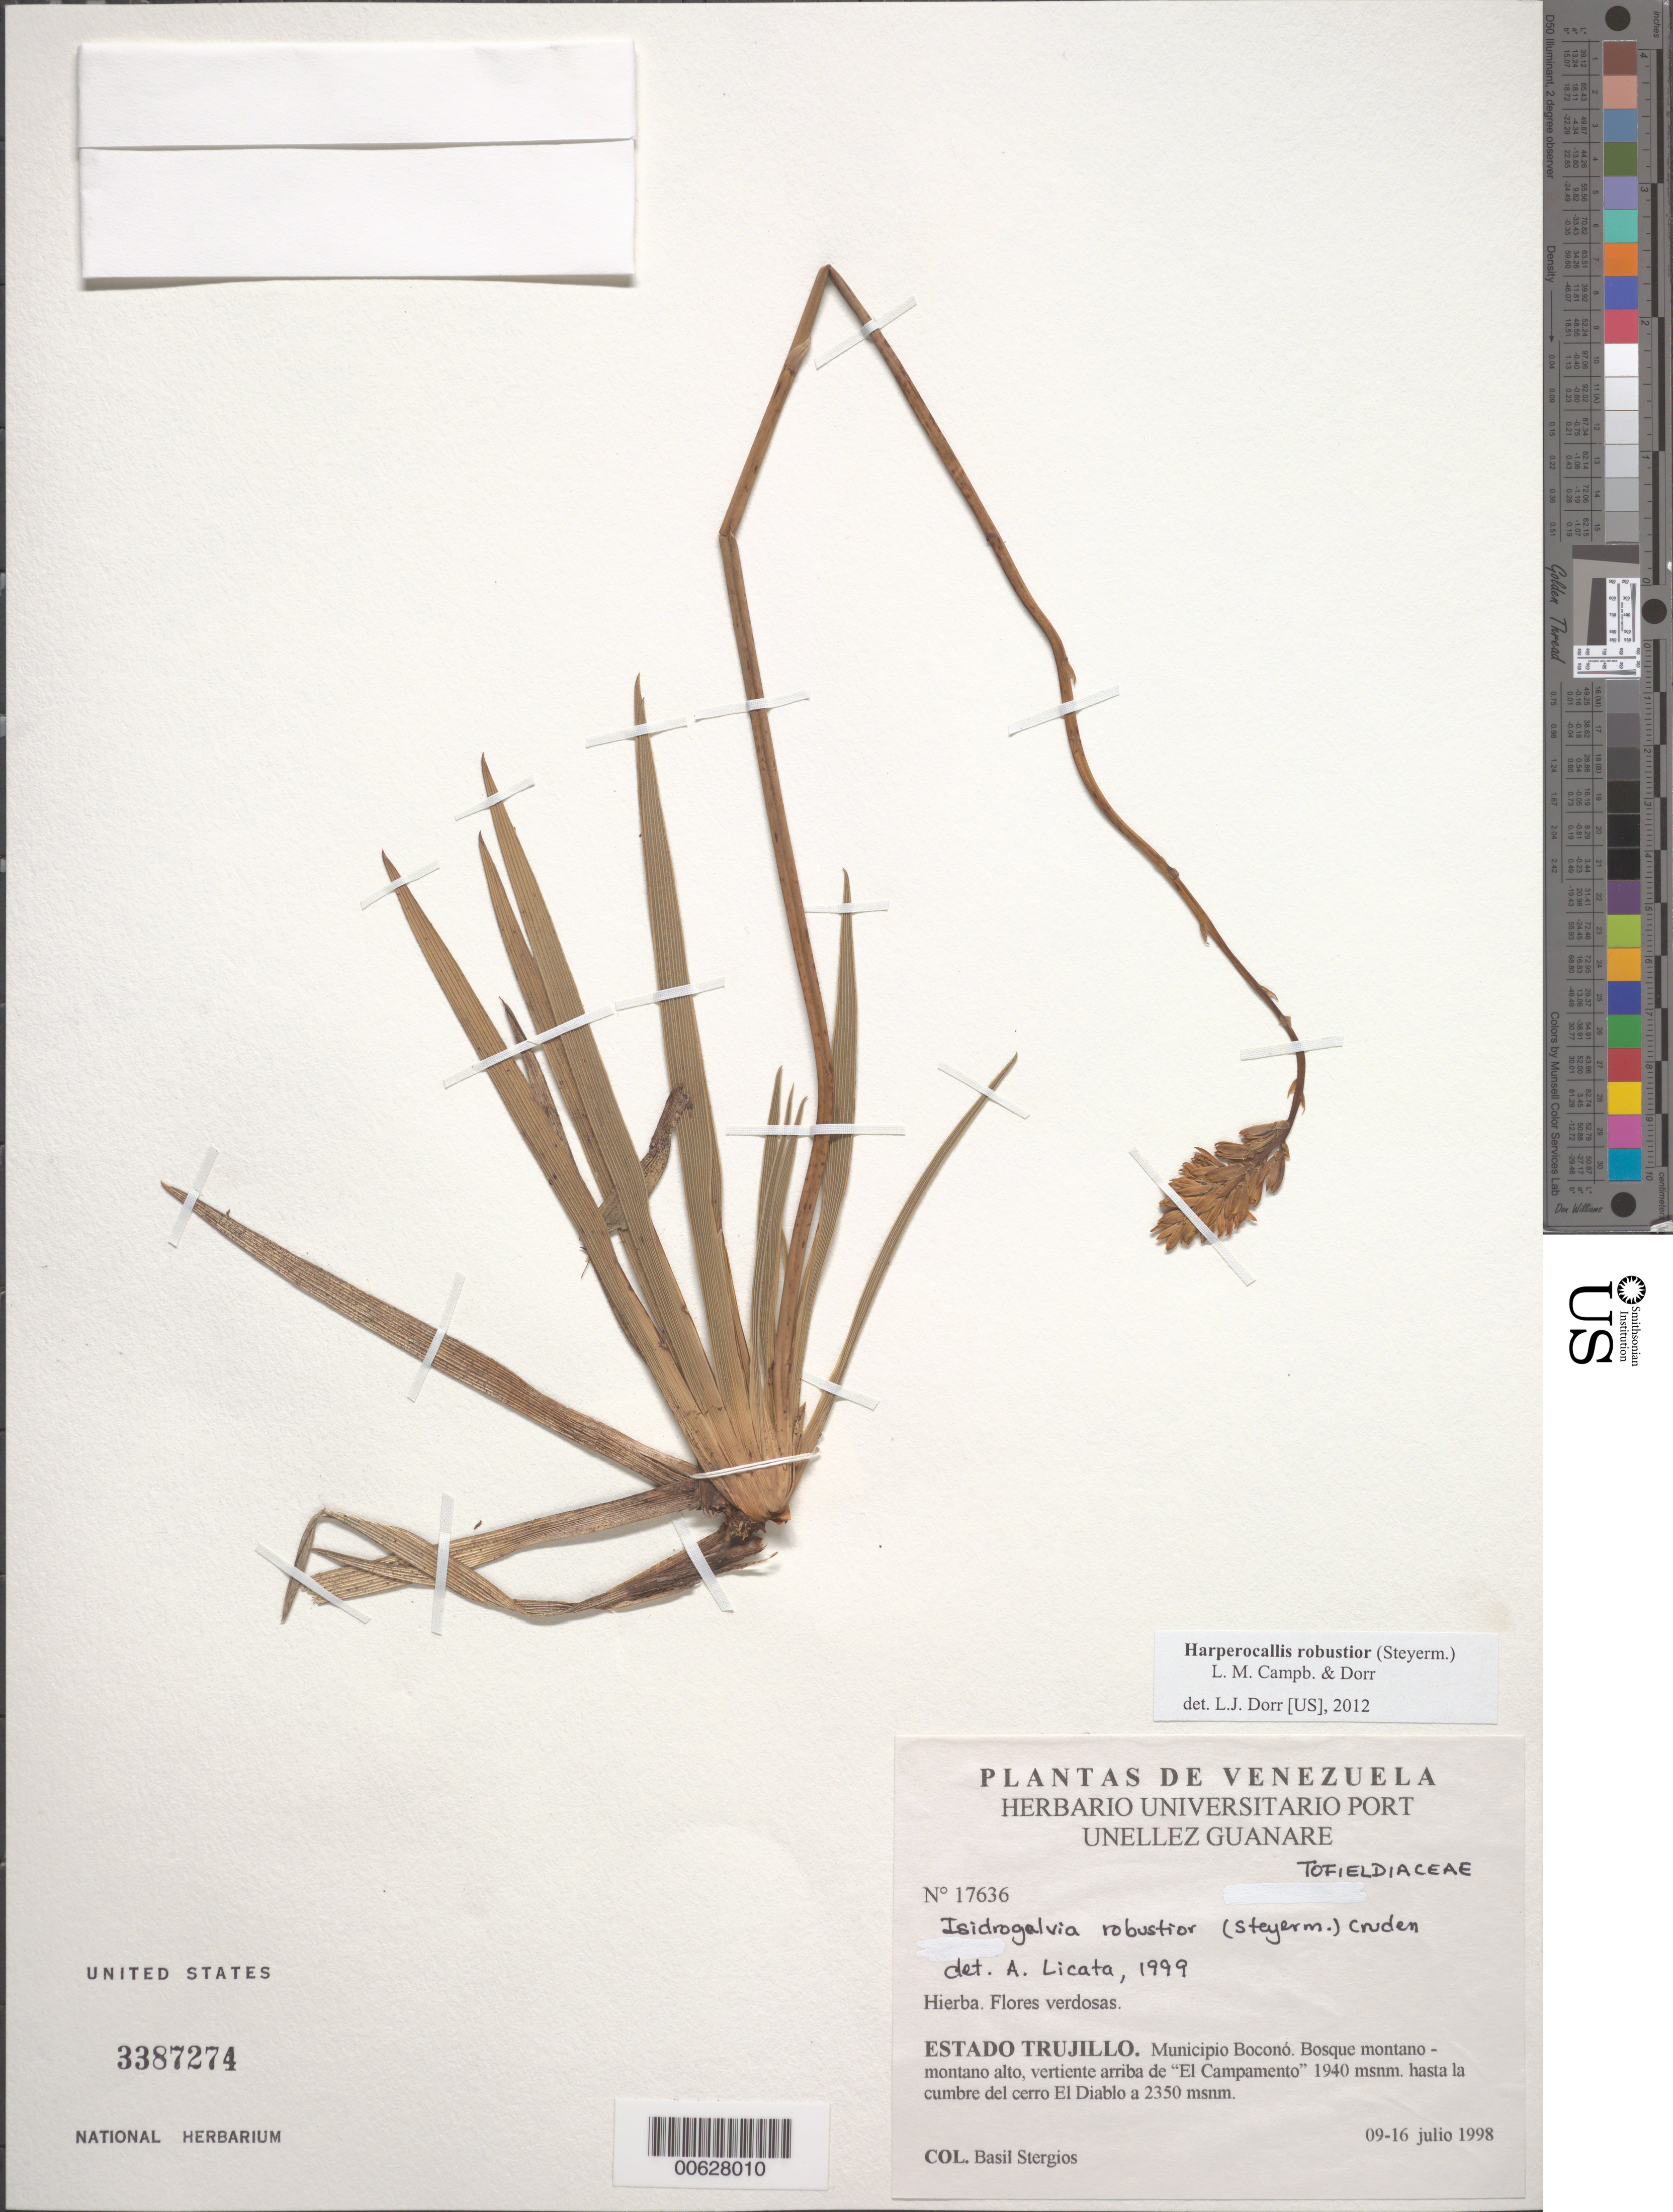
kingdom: Plantae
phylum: Tracheophyta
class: Liliopsida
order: Alismatales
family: Tofieldiaceae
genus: Harperocallis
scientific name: Harperocallis robustior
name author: (Steyerm.) L.M. Campb. & Dorr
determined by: Dorr, L. J., (BOT), Smithsonian Institution - National Museum of Natural History (UNITED STATES)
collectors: B. G. Stergios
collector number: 17636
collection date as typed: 09 Jul 1998 to 16 Jul 1998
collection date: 1998-07-09/1998-07-16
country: Venezuela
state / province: Trujillo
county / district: Boconó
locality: Vertiente arriba de El Campamento 1940 m hasta la cumbre del cerro El Diablo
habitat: Bosque mantano - montano alto.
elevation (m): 1940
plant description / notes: MO, PORT, US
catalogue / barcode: US 3387274